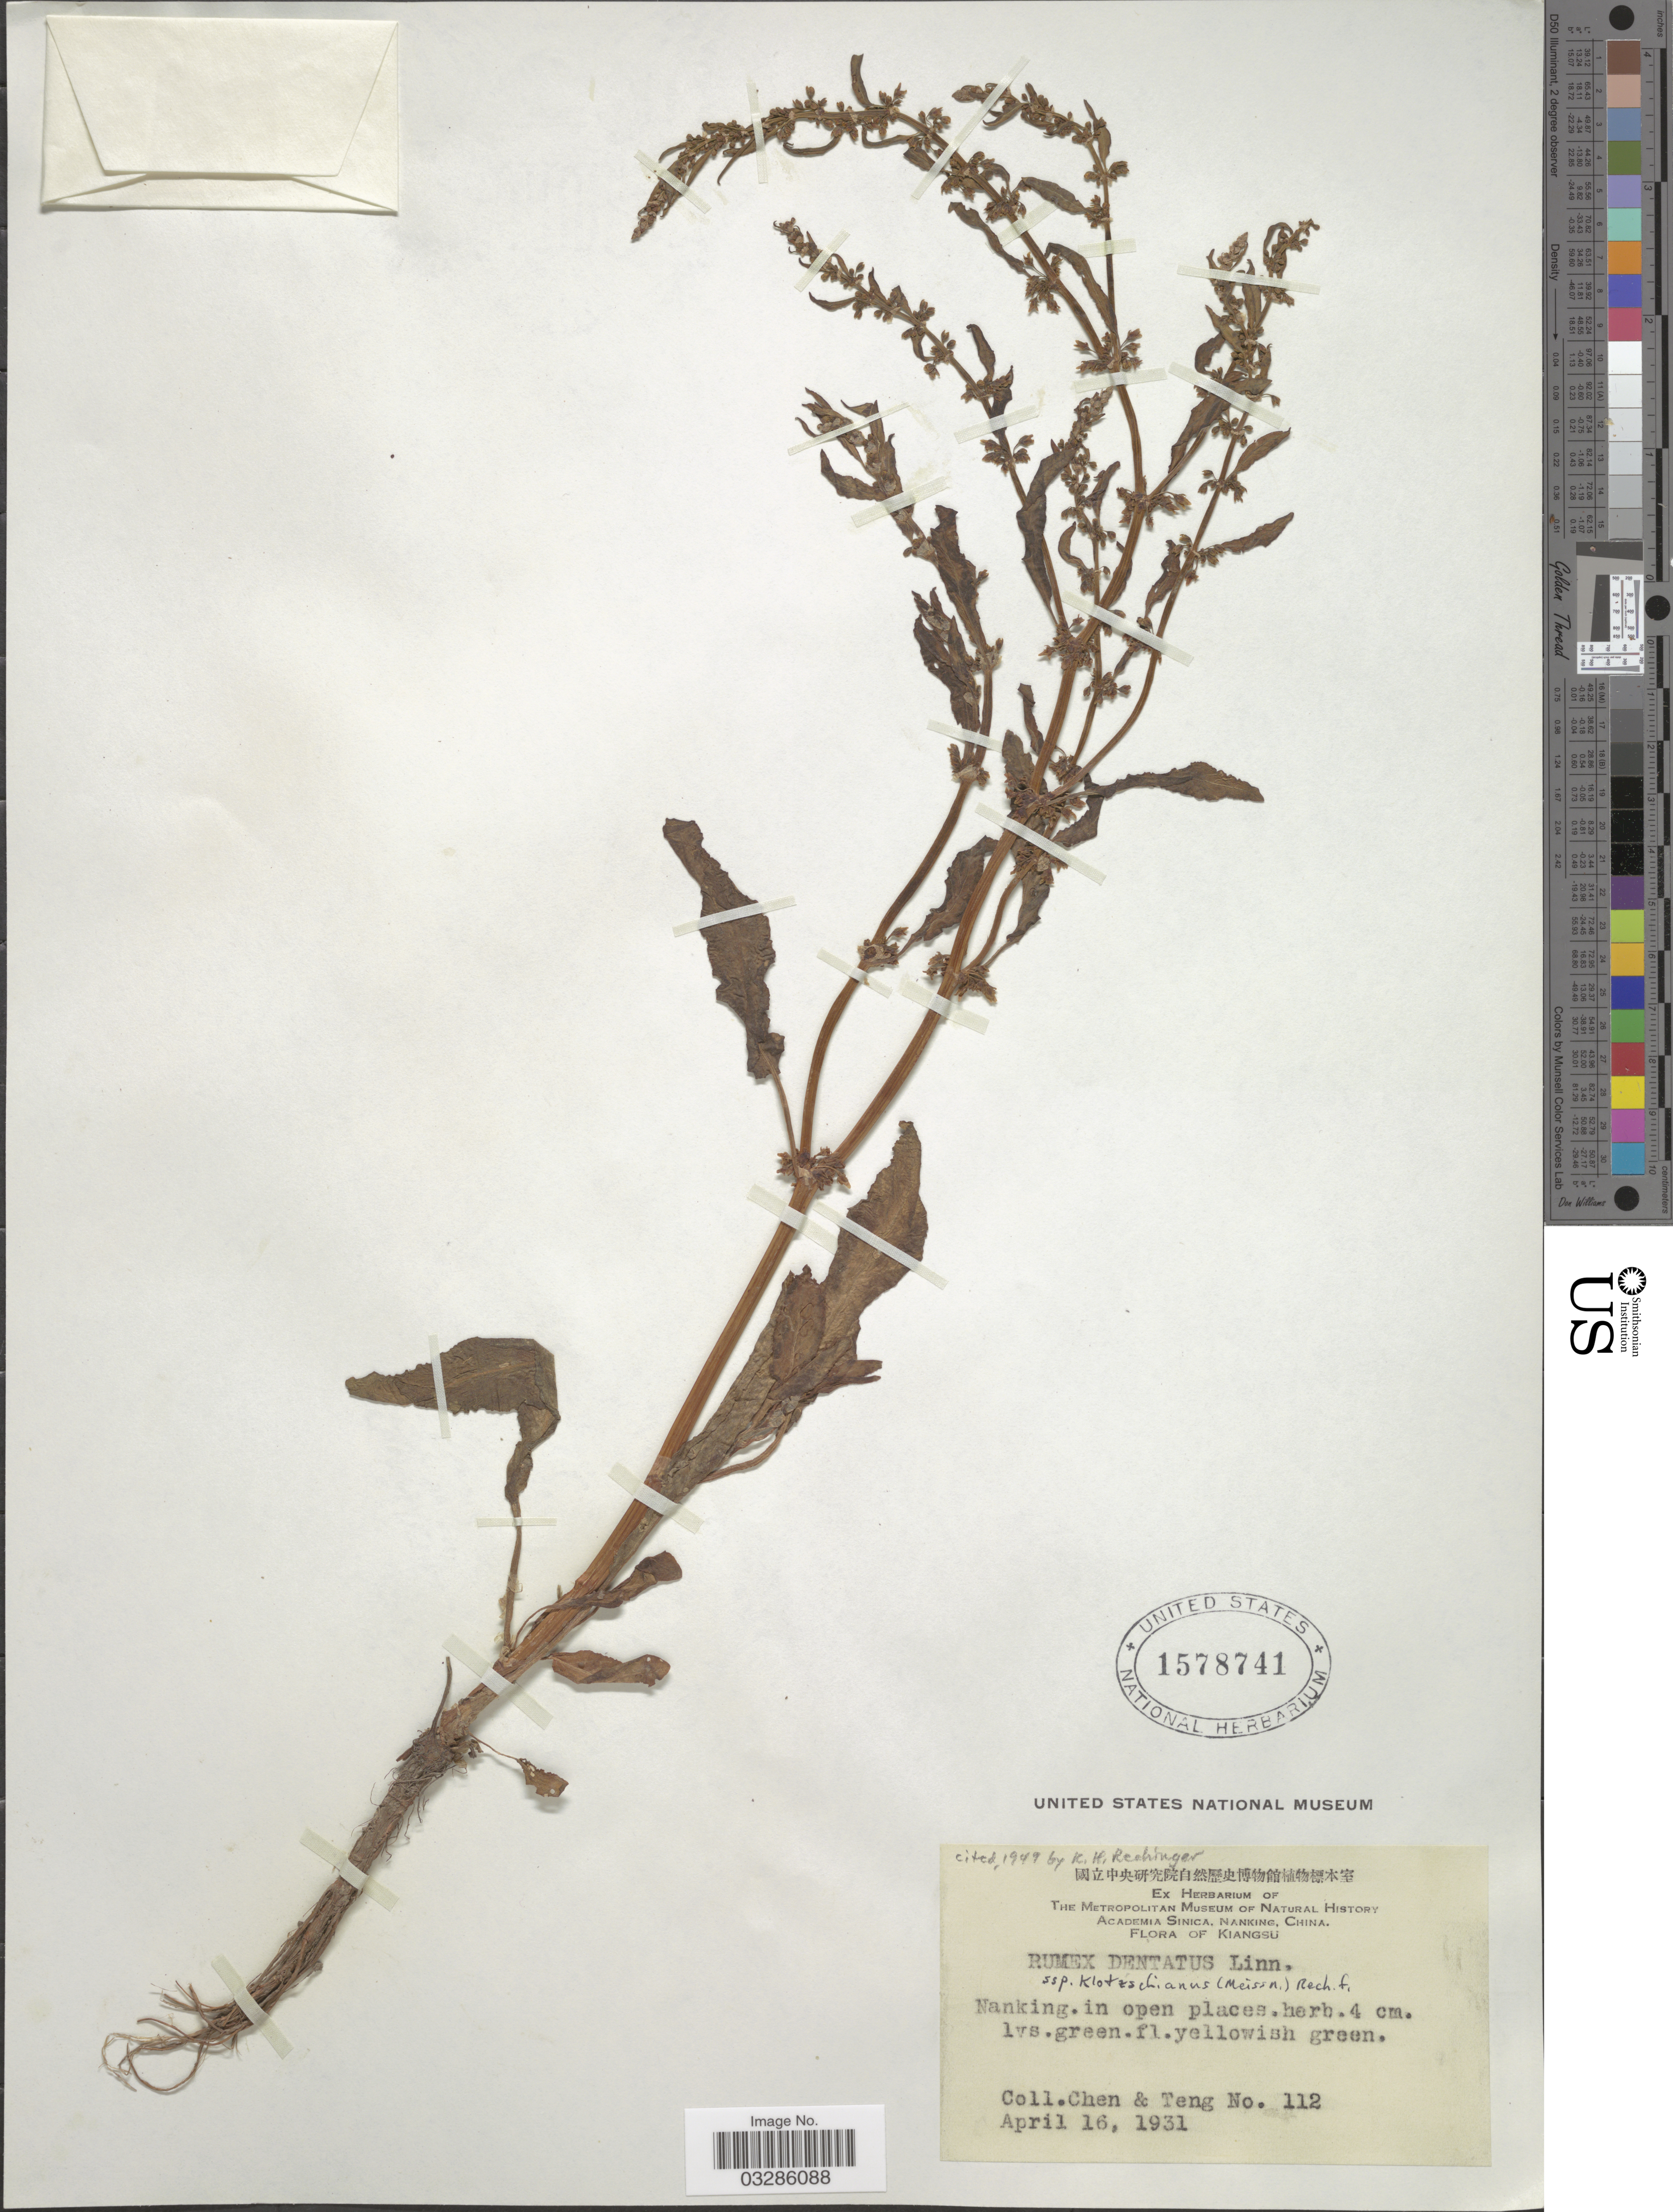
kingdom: Plantae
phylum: Tracheophyta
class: Magnoliopsida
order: Caryophyllales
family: Polygonaceae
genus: Rumex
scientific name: Rumex dentatus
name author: L.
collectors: -- Chen & -. Teng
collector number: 112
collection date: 1931-04-16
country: China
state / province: Jiangsu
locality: Kiangsu. Nanking.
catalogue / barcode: US 1578741